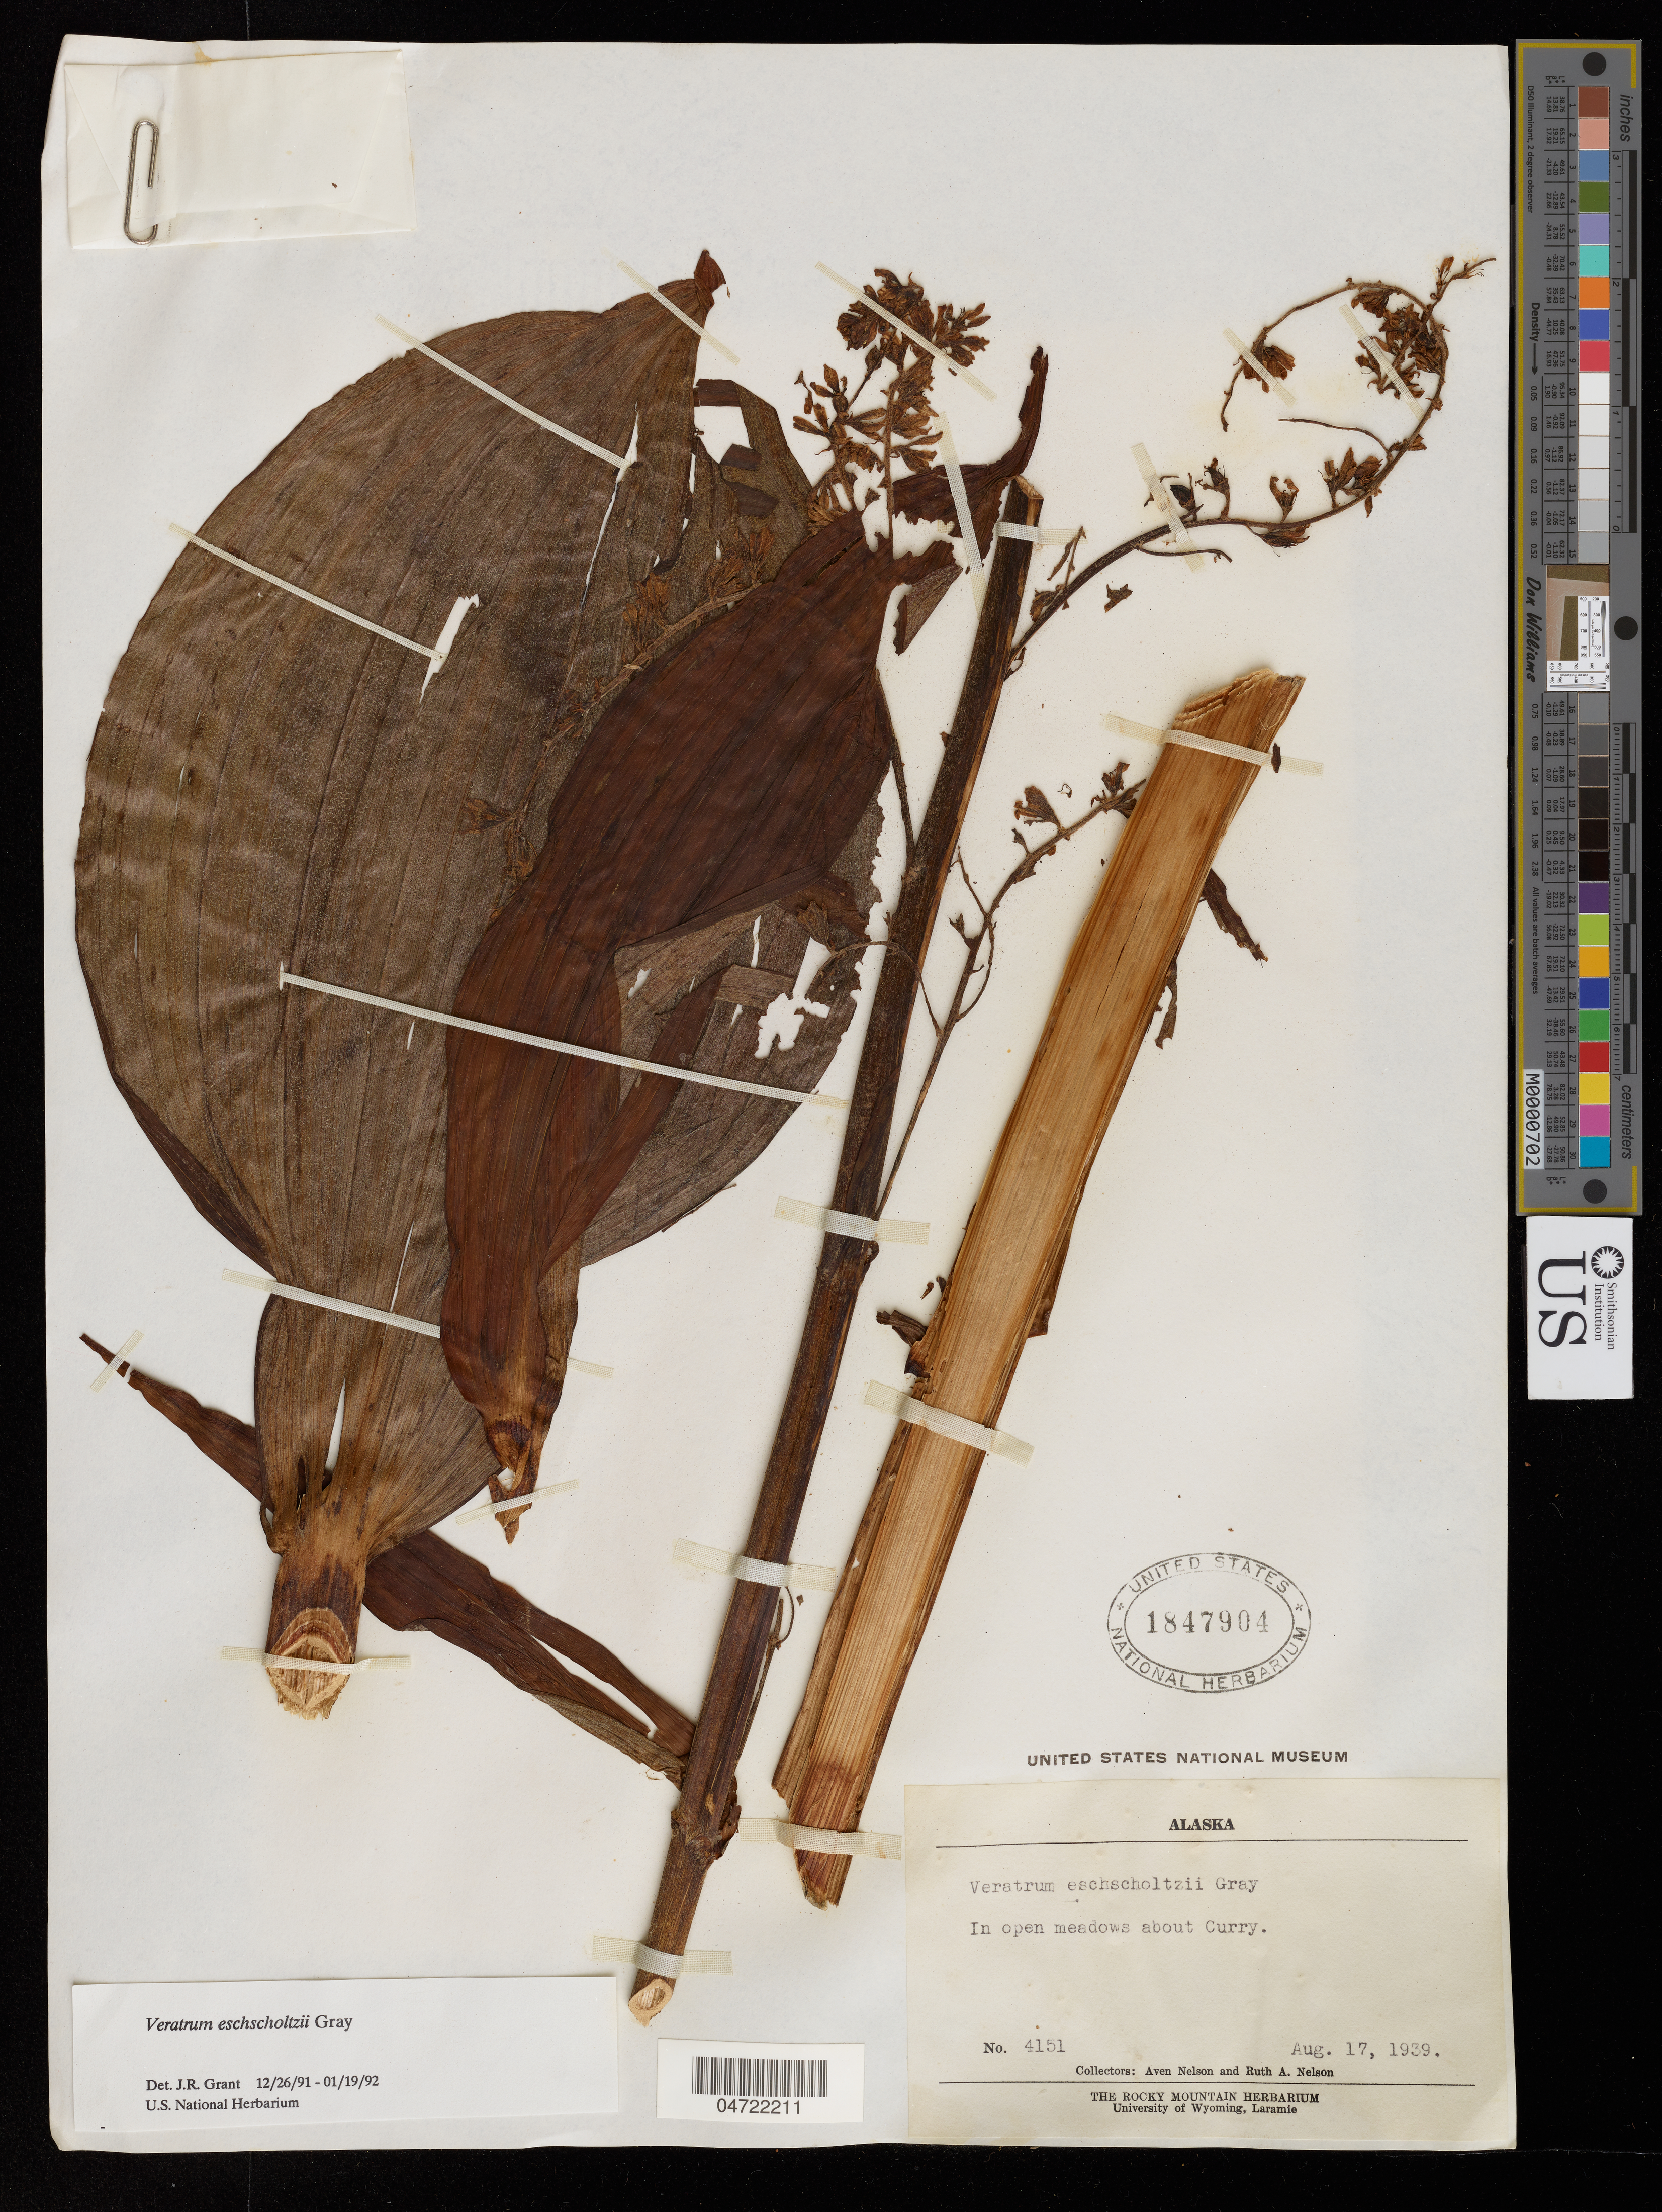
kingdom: Plantae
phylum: Tracheophyta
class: Liliopsida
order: Liliales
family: Melanthiaceae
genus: Veratrum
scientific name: Veratrum eschscholtzii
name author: A. Gray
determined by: Grant, J. R., (SWITZERLAND)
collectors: A. Nelson & R. A. Nelson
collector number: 4151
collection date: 1939-08-17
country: United States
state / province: Alaska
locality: Curry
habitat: In open meadows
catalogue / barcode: US 1847904